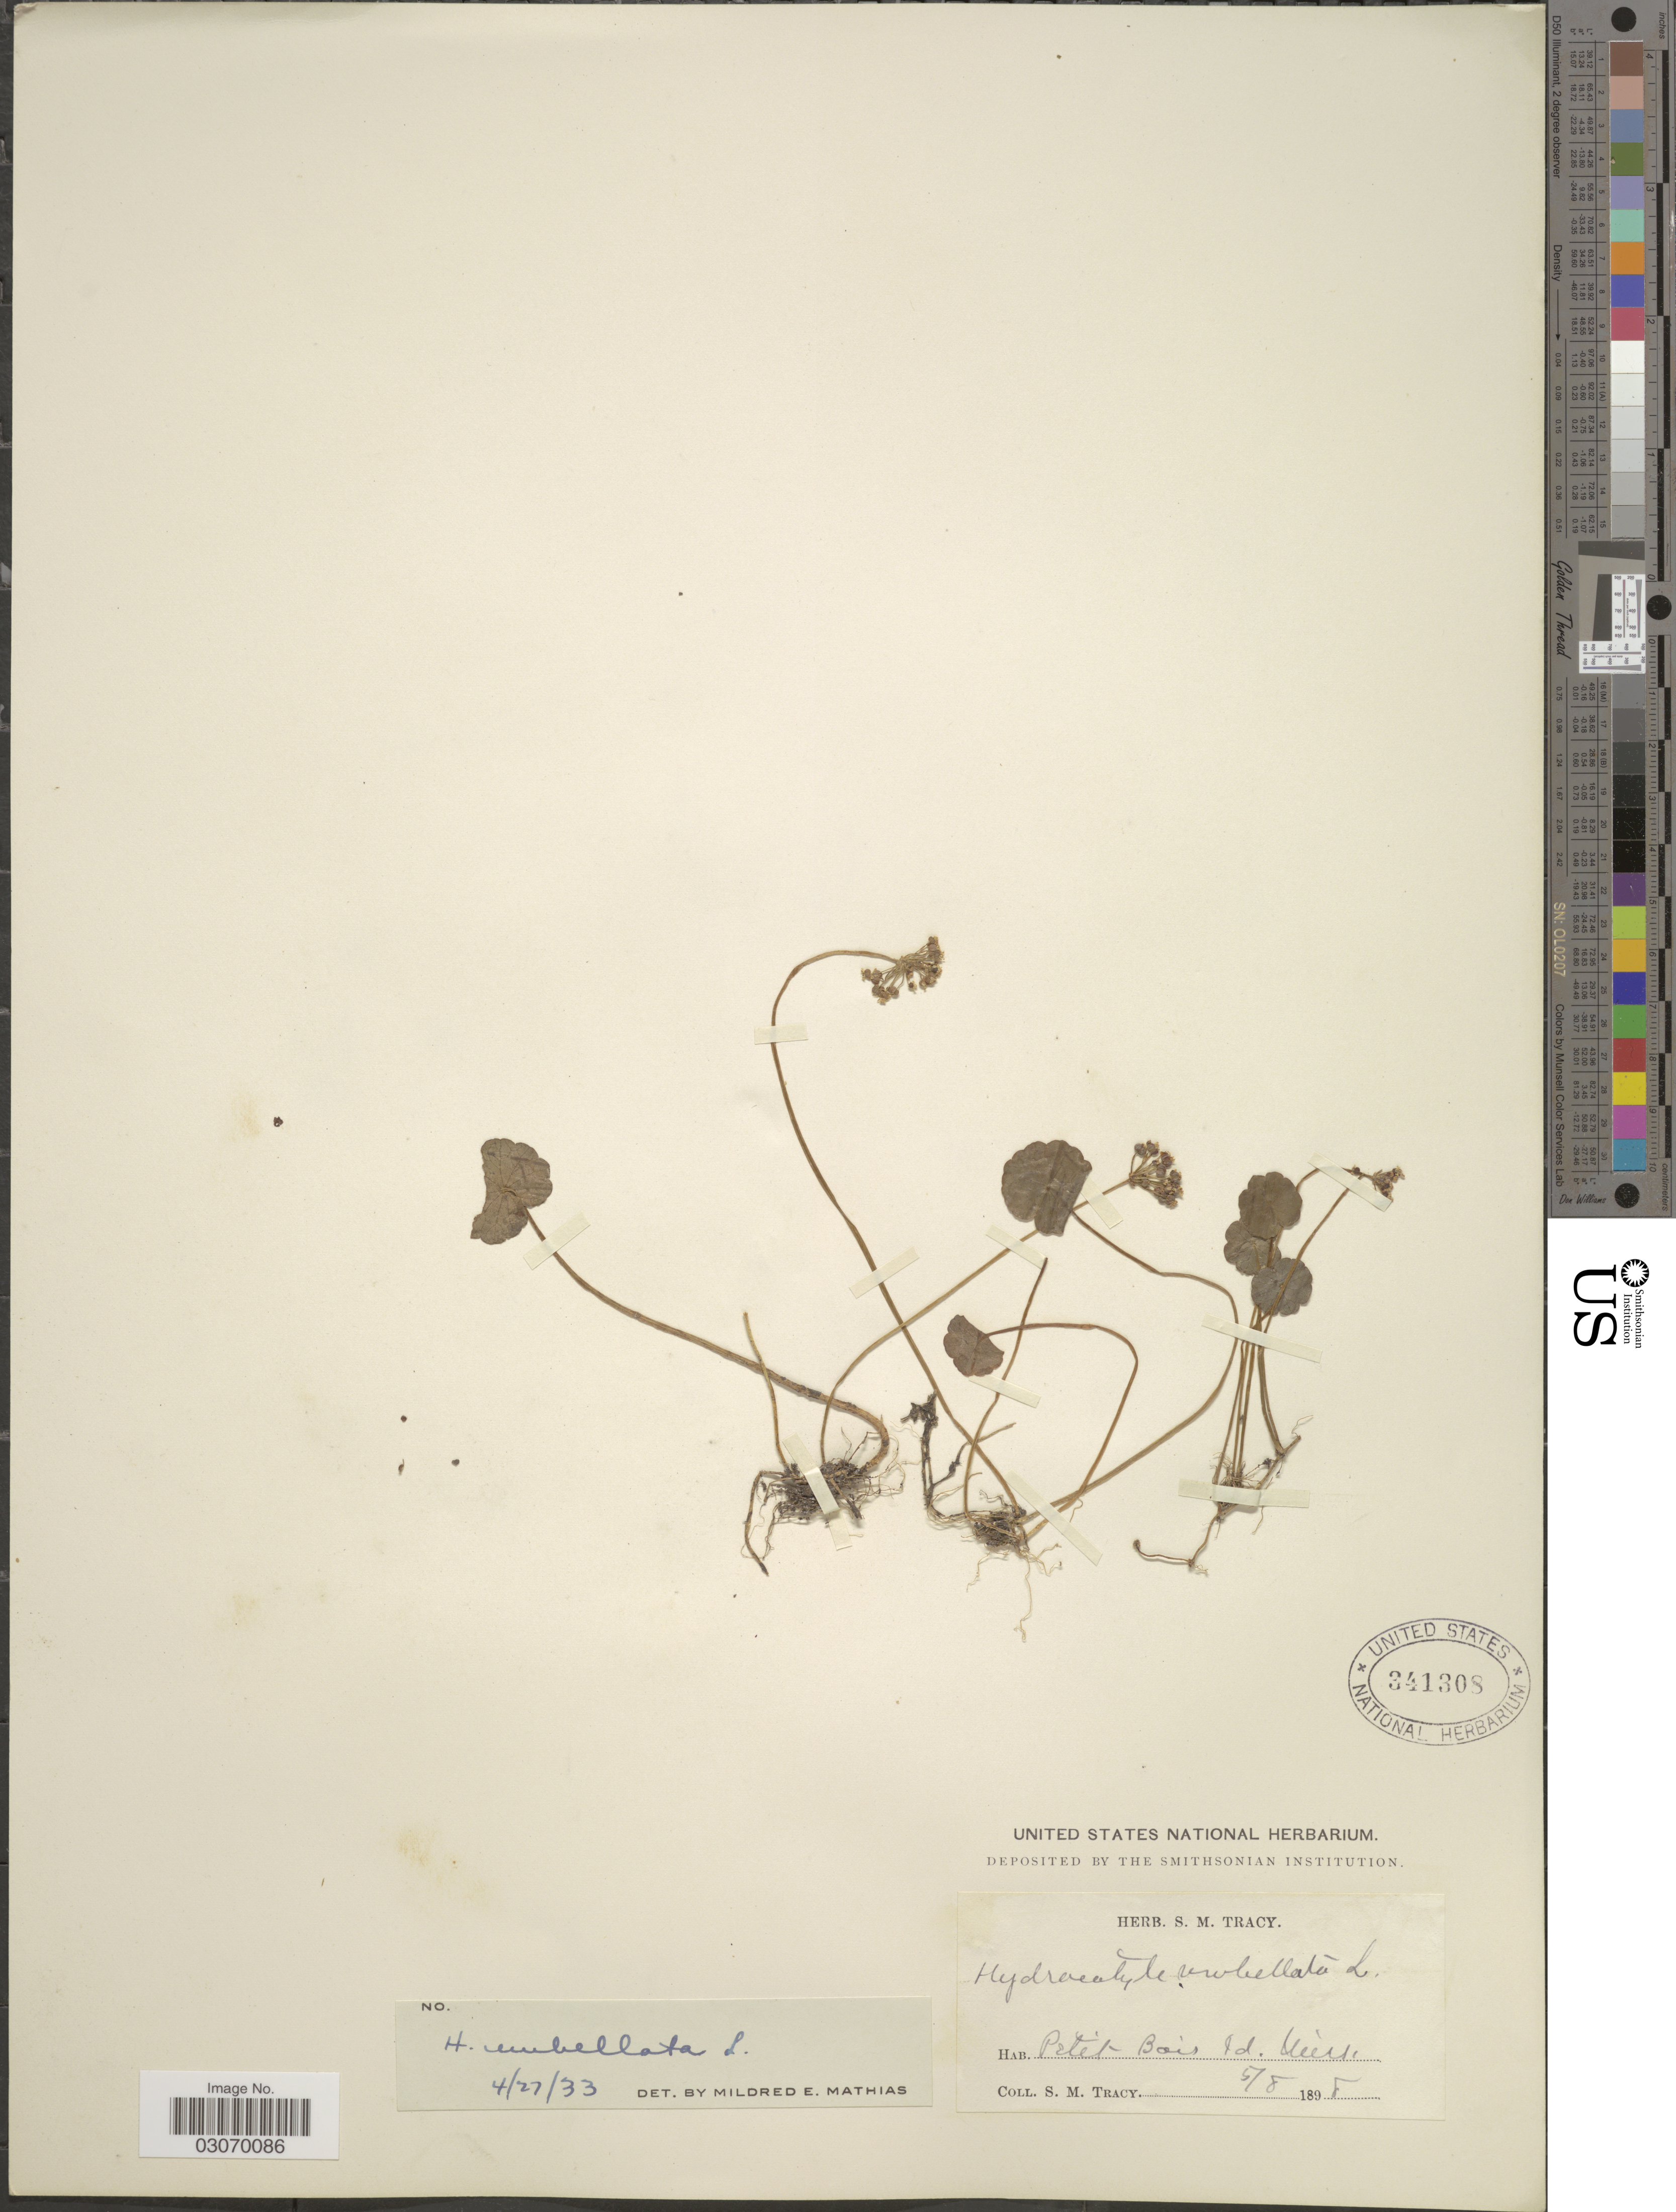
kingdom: Plantae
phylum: Tracheophyta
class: Magnoliopsida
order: Apiales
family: Araliaceae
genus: Hydrocotyle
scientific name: Hydrocotyle umbellata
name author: L.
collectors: S. M. Tracy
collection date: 1898-05-08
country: United States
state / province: Mississippi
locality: Petit Bois Id.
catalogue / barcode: US 341308